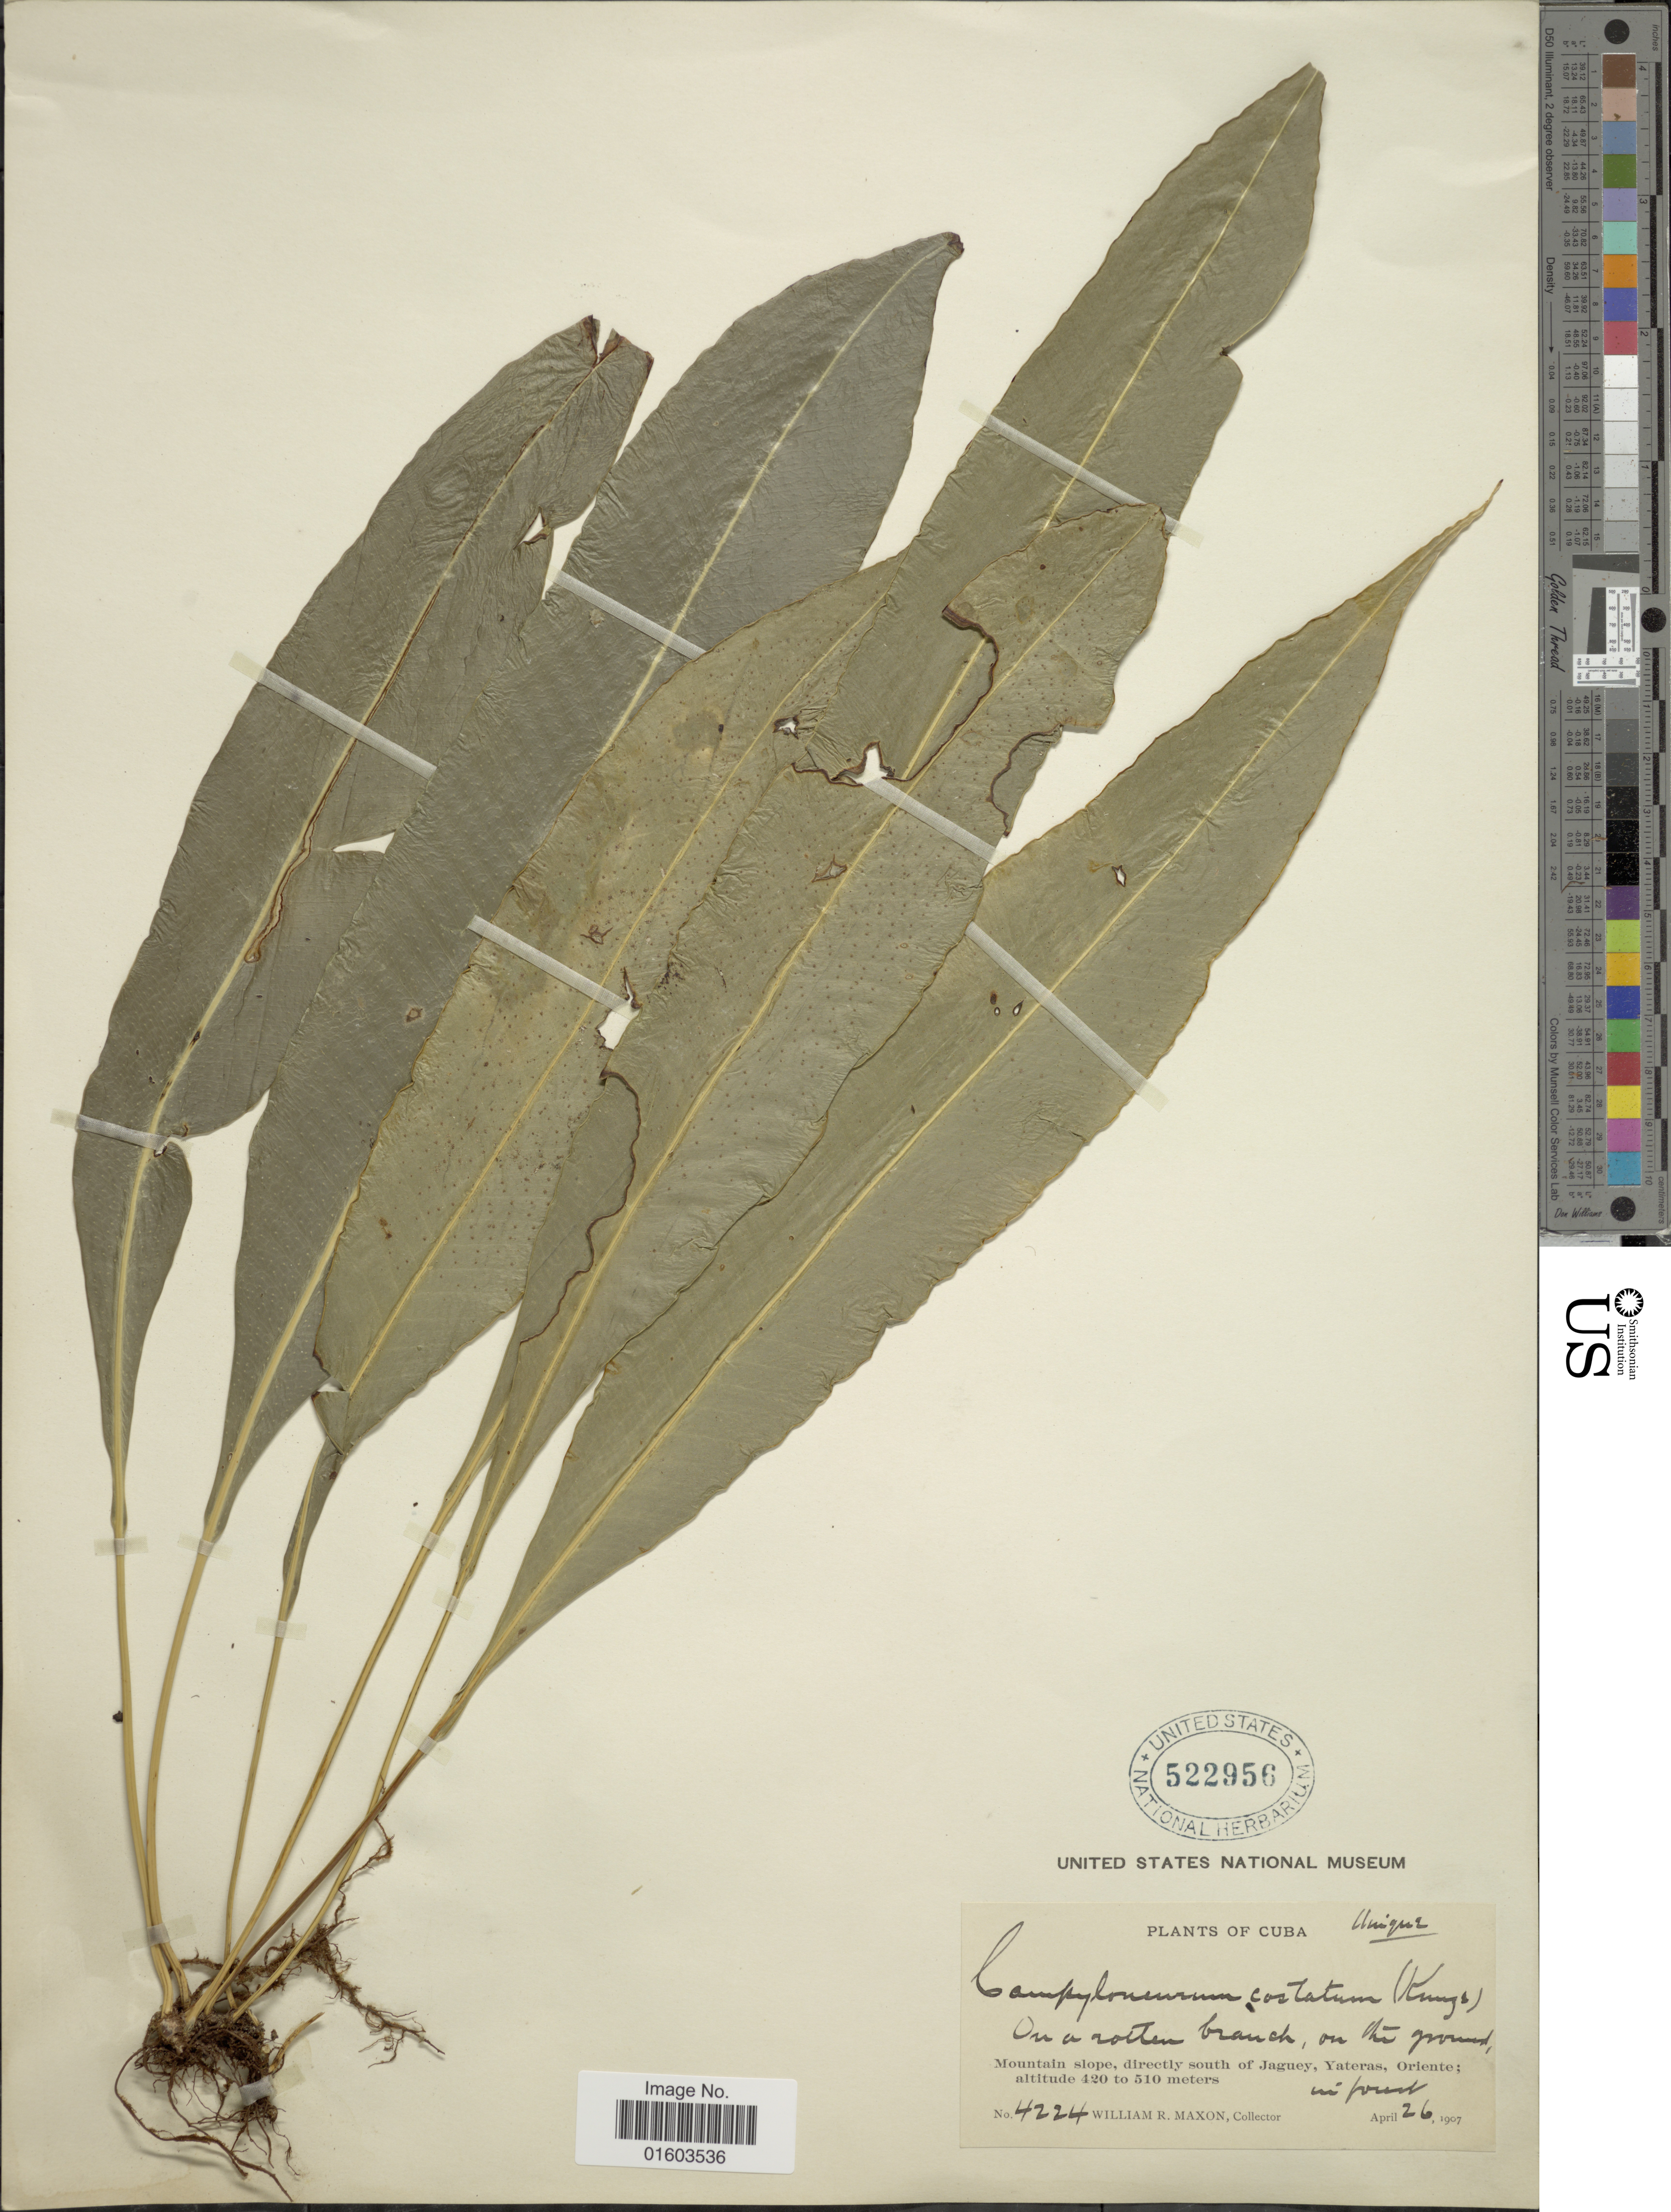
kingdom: Plantae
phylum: Tracheophyta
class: Polypodiopsida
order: Polypodiales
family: Polypodiaceae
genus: Campyloneurum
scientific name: Campyloneurum costatum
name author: (Kunze) C. Presl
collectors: W. R. Maxon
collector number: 4224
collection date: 1907-04-26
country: Cuba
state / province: Oriente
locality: Mountain slope, directly south of Jagyueh, Yateras, Oriente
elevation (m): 420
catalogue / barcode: US 522956